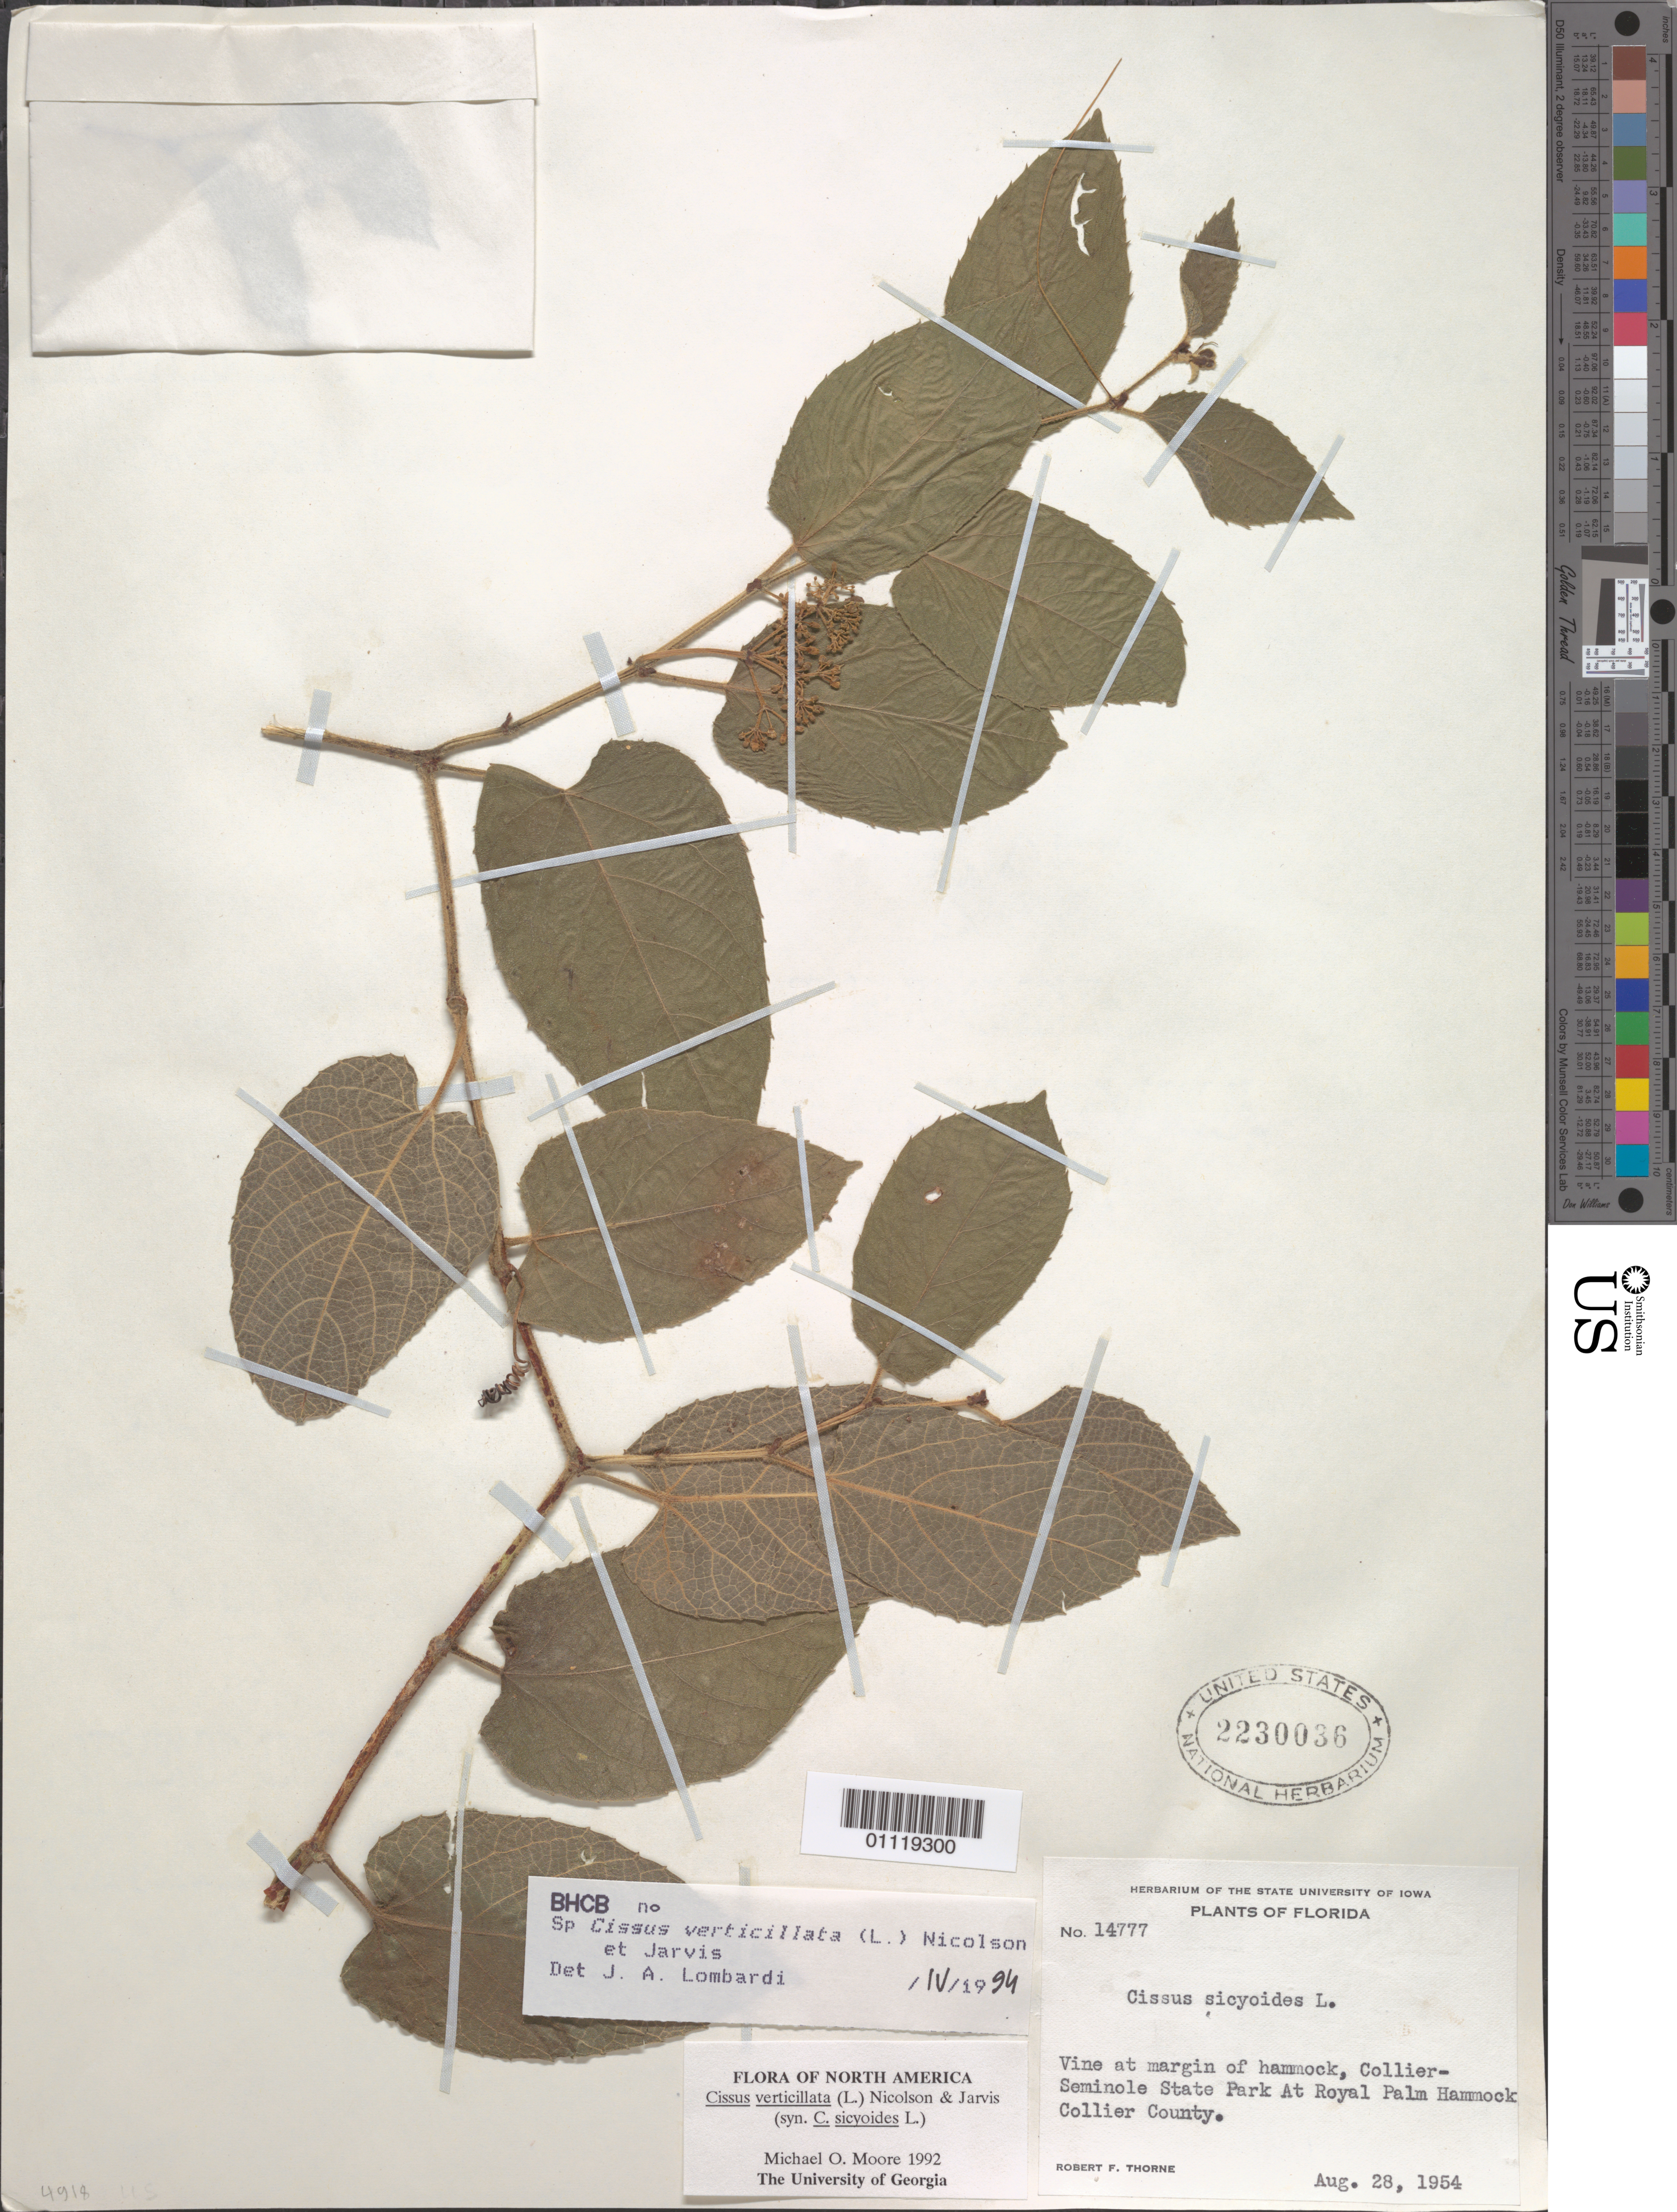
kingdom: Plantae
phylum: Tracheophyta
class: Magnoliopsida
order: Vitales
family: Vitaceae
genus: Cissus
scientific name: Cissus verticillata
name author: (L.) Nicolson & C.E. Jarvis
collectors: R. F. Thorne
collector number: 14777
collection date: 1954-08-28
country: United States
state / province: Florida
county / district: Collier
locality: Collier - Seminole Stae Park at Royal Palm Hammock.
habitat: Vine at margin of hammock.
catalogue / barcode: US 2230036